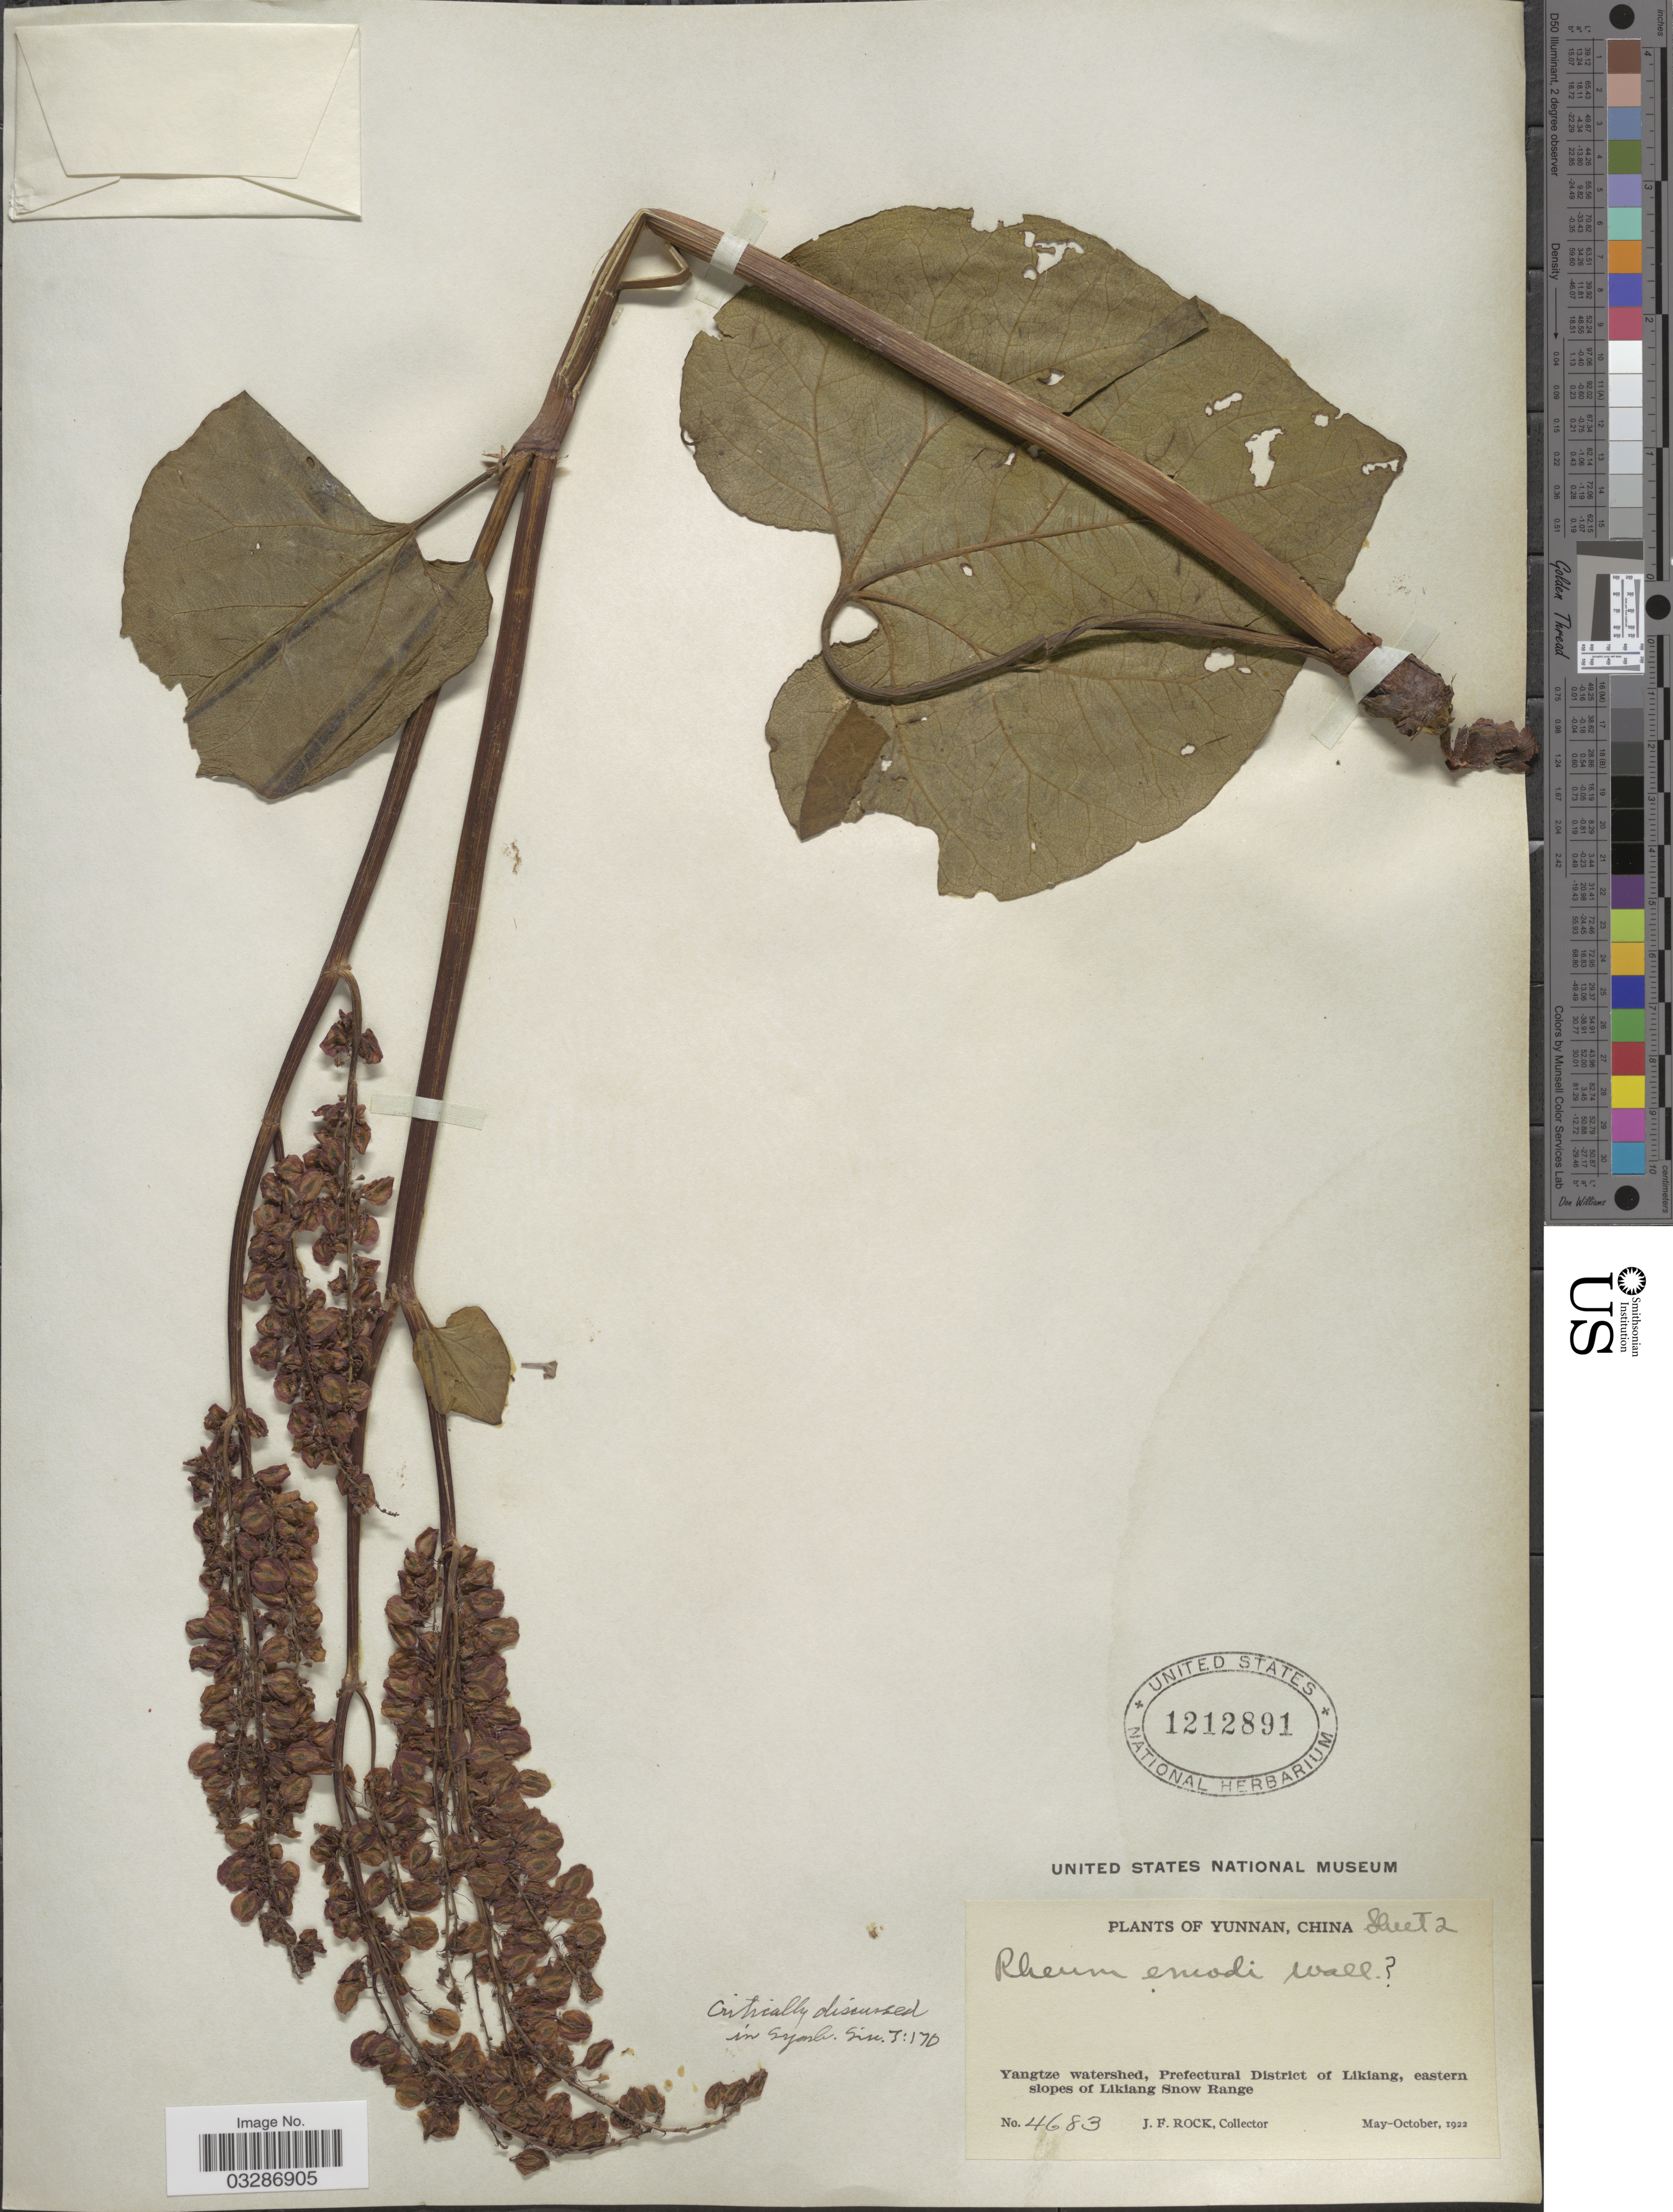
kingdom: Plantae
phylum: Tracheophyta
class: Magnoliopsida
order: Caryophyllales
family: Polygonaceae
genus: Rheum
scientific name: Rheum emodi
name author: Wall.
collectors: J. Rock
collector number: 4683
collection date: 1922-05/1922-10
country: China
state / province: Yunnan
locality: Yangtze watershed, Prefectural District of Likiang, eastern slopes of Likiang Snow Range.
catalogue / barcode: US 1212891